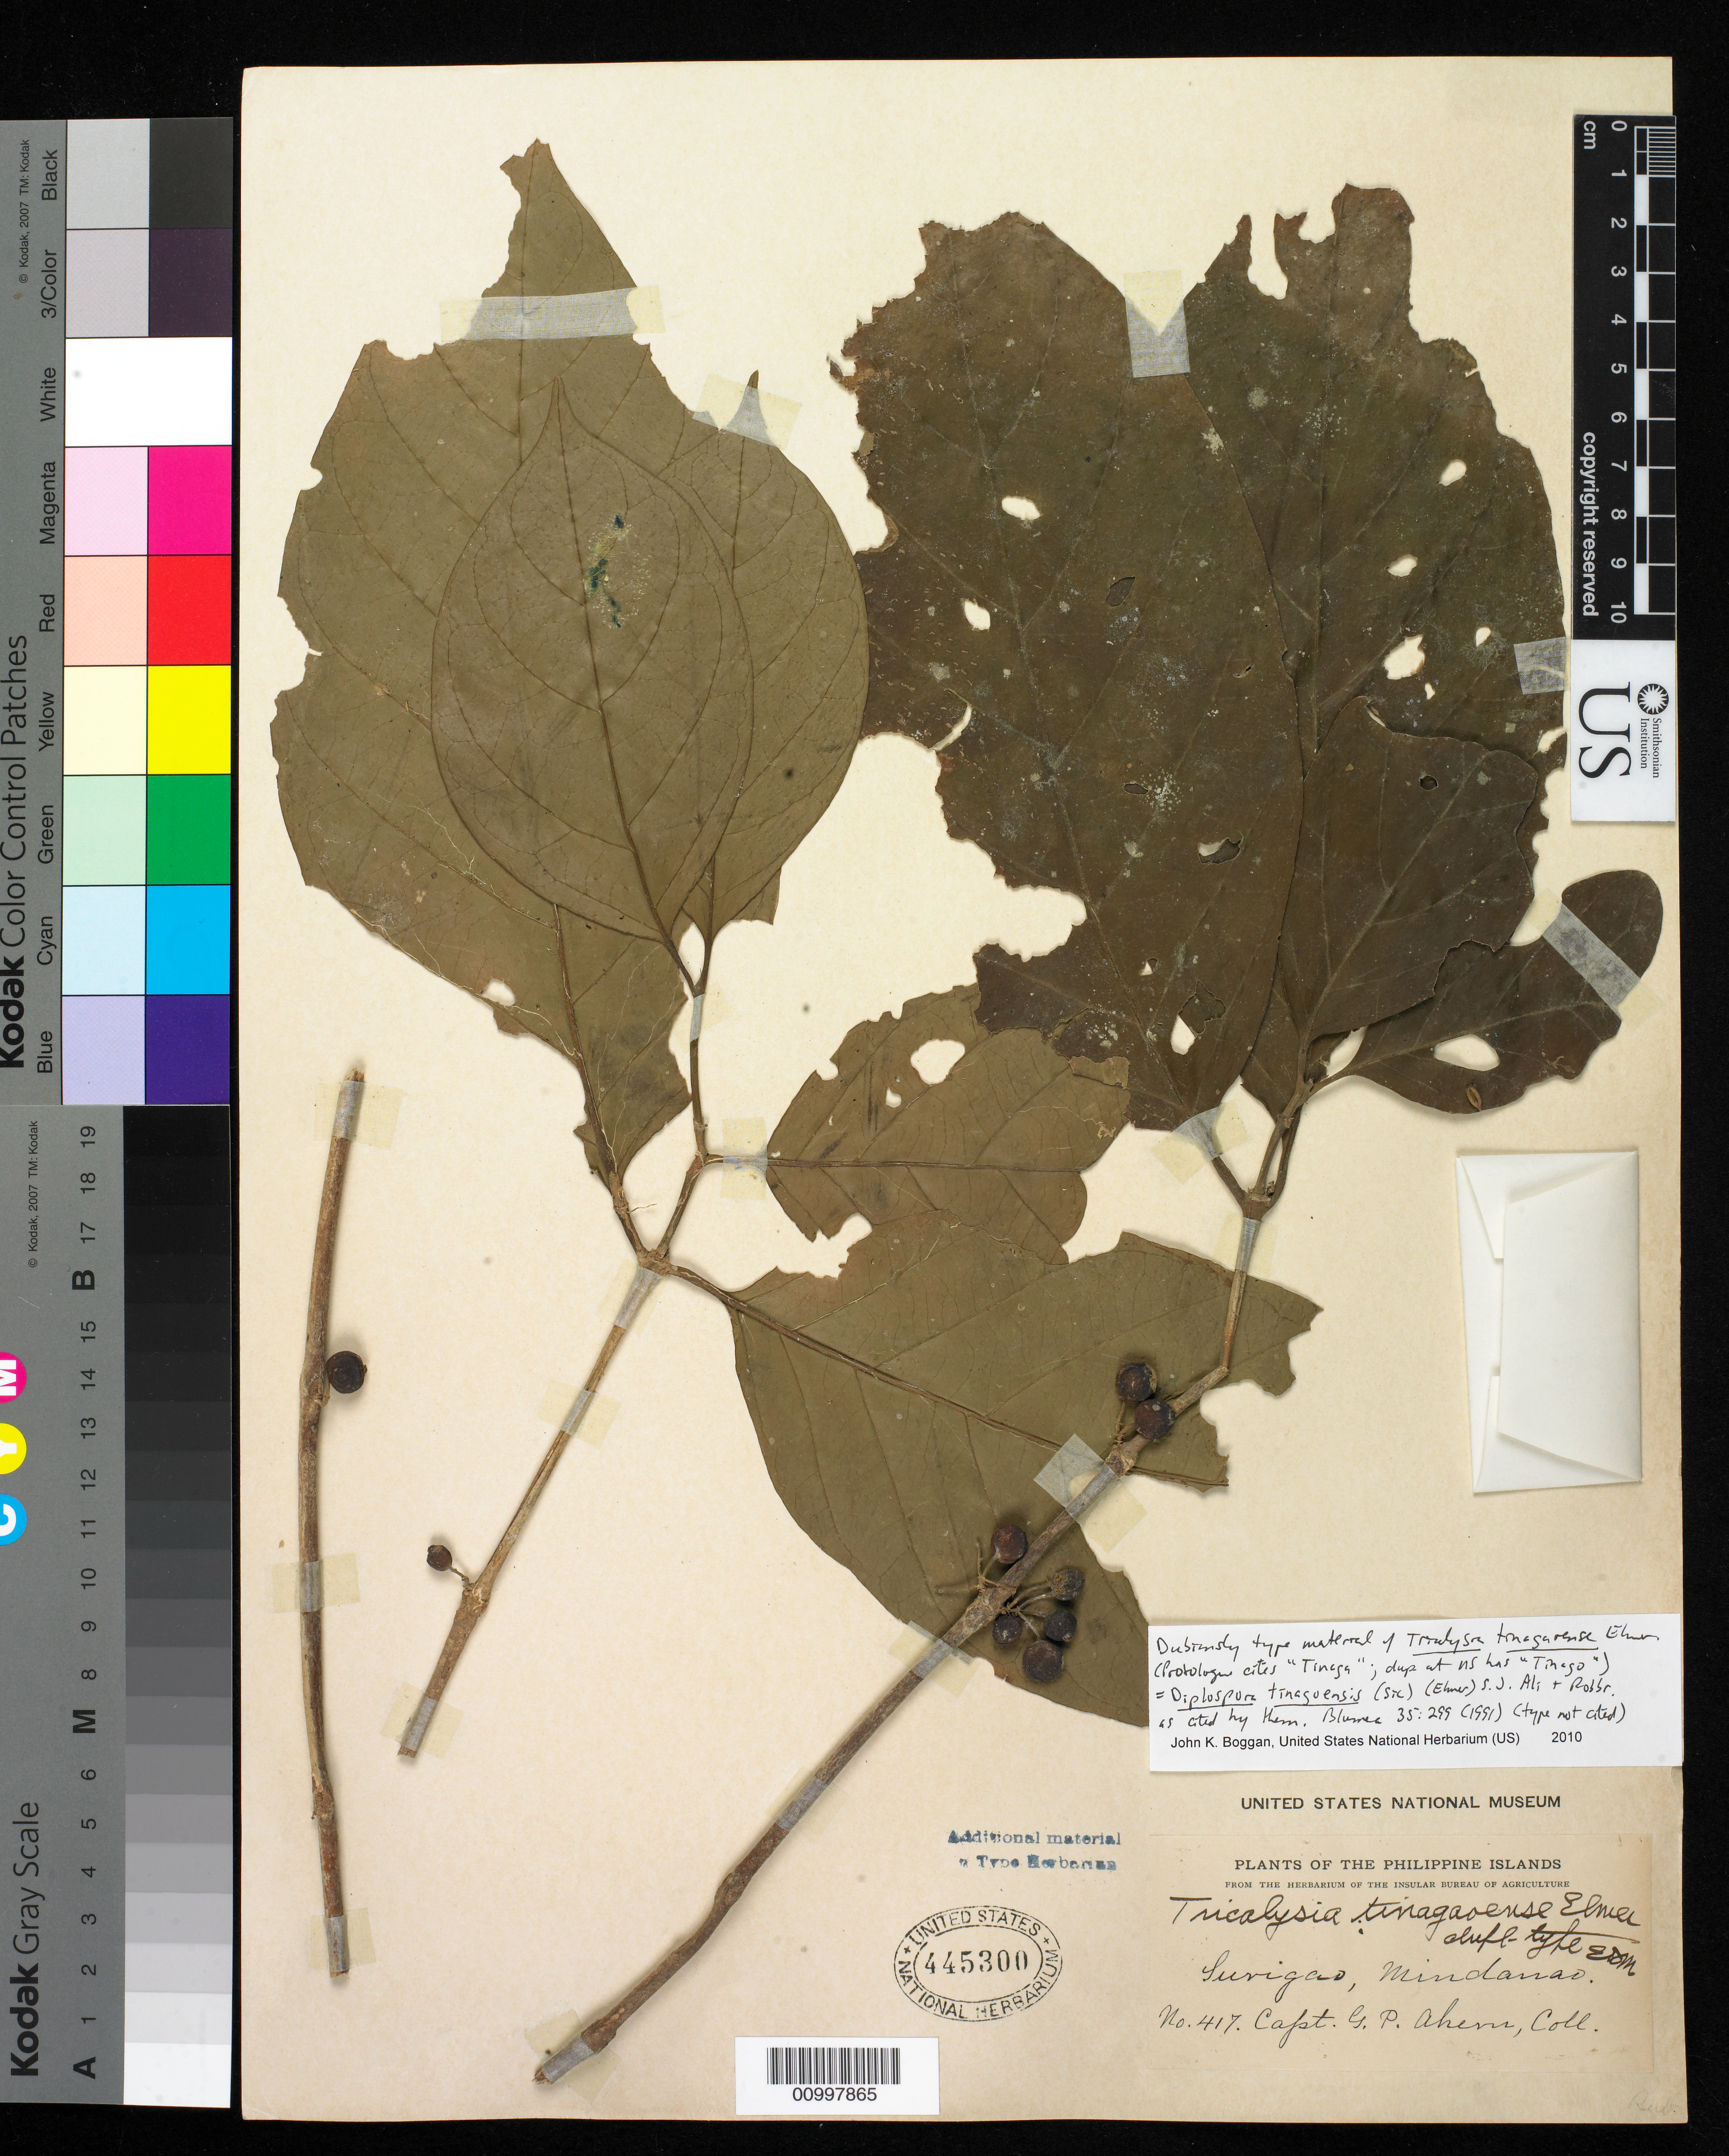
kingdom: Plantae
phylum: Tracheophyta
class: Magnoliopsida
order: Gentianales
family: Rubiaceae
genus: Tricalysia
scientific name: Tricalysia tinagaoensis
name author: Elmer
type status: Possible Type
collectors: G. Ahern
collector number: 417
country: Philippines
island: Mindanao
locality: Surigao, Mindanao.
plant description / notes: Currently accepted name as cited by Ali & Robbrecht, Blumea 35: 299 (1991). Specific epithet published as "tinagaoense", corrected by them to "tinagoensis" without comment (or type citation).; Annotated as "dupl. type EDM" [=E.D. Merrill]; dubiously type material, protologue cites type from "Tinaga" [=Tinaga Island? "Tinago" on label of US dupl.].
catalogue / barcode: US 445300